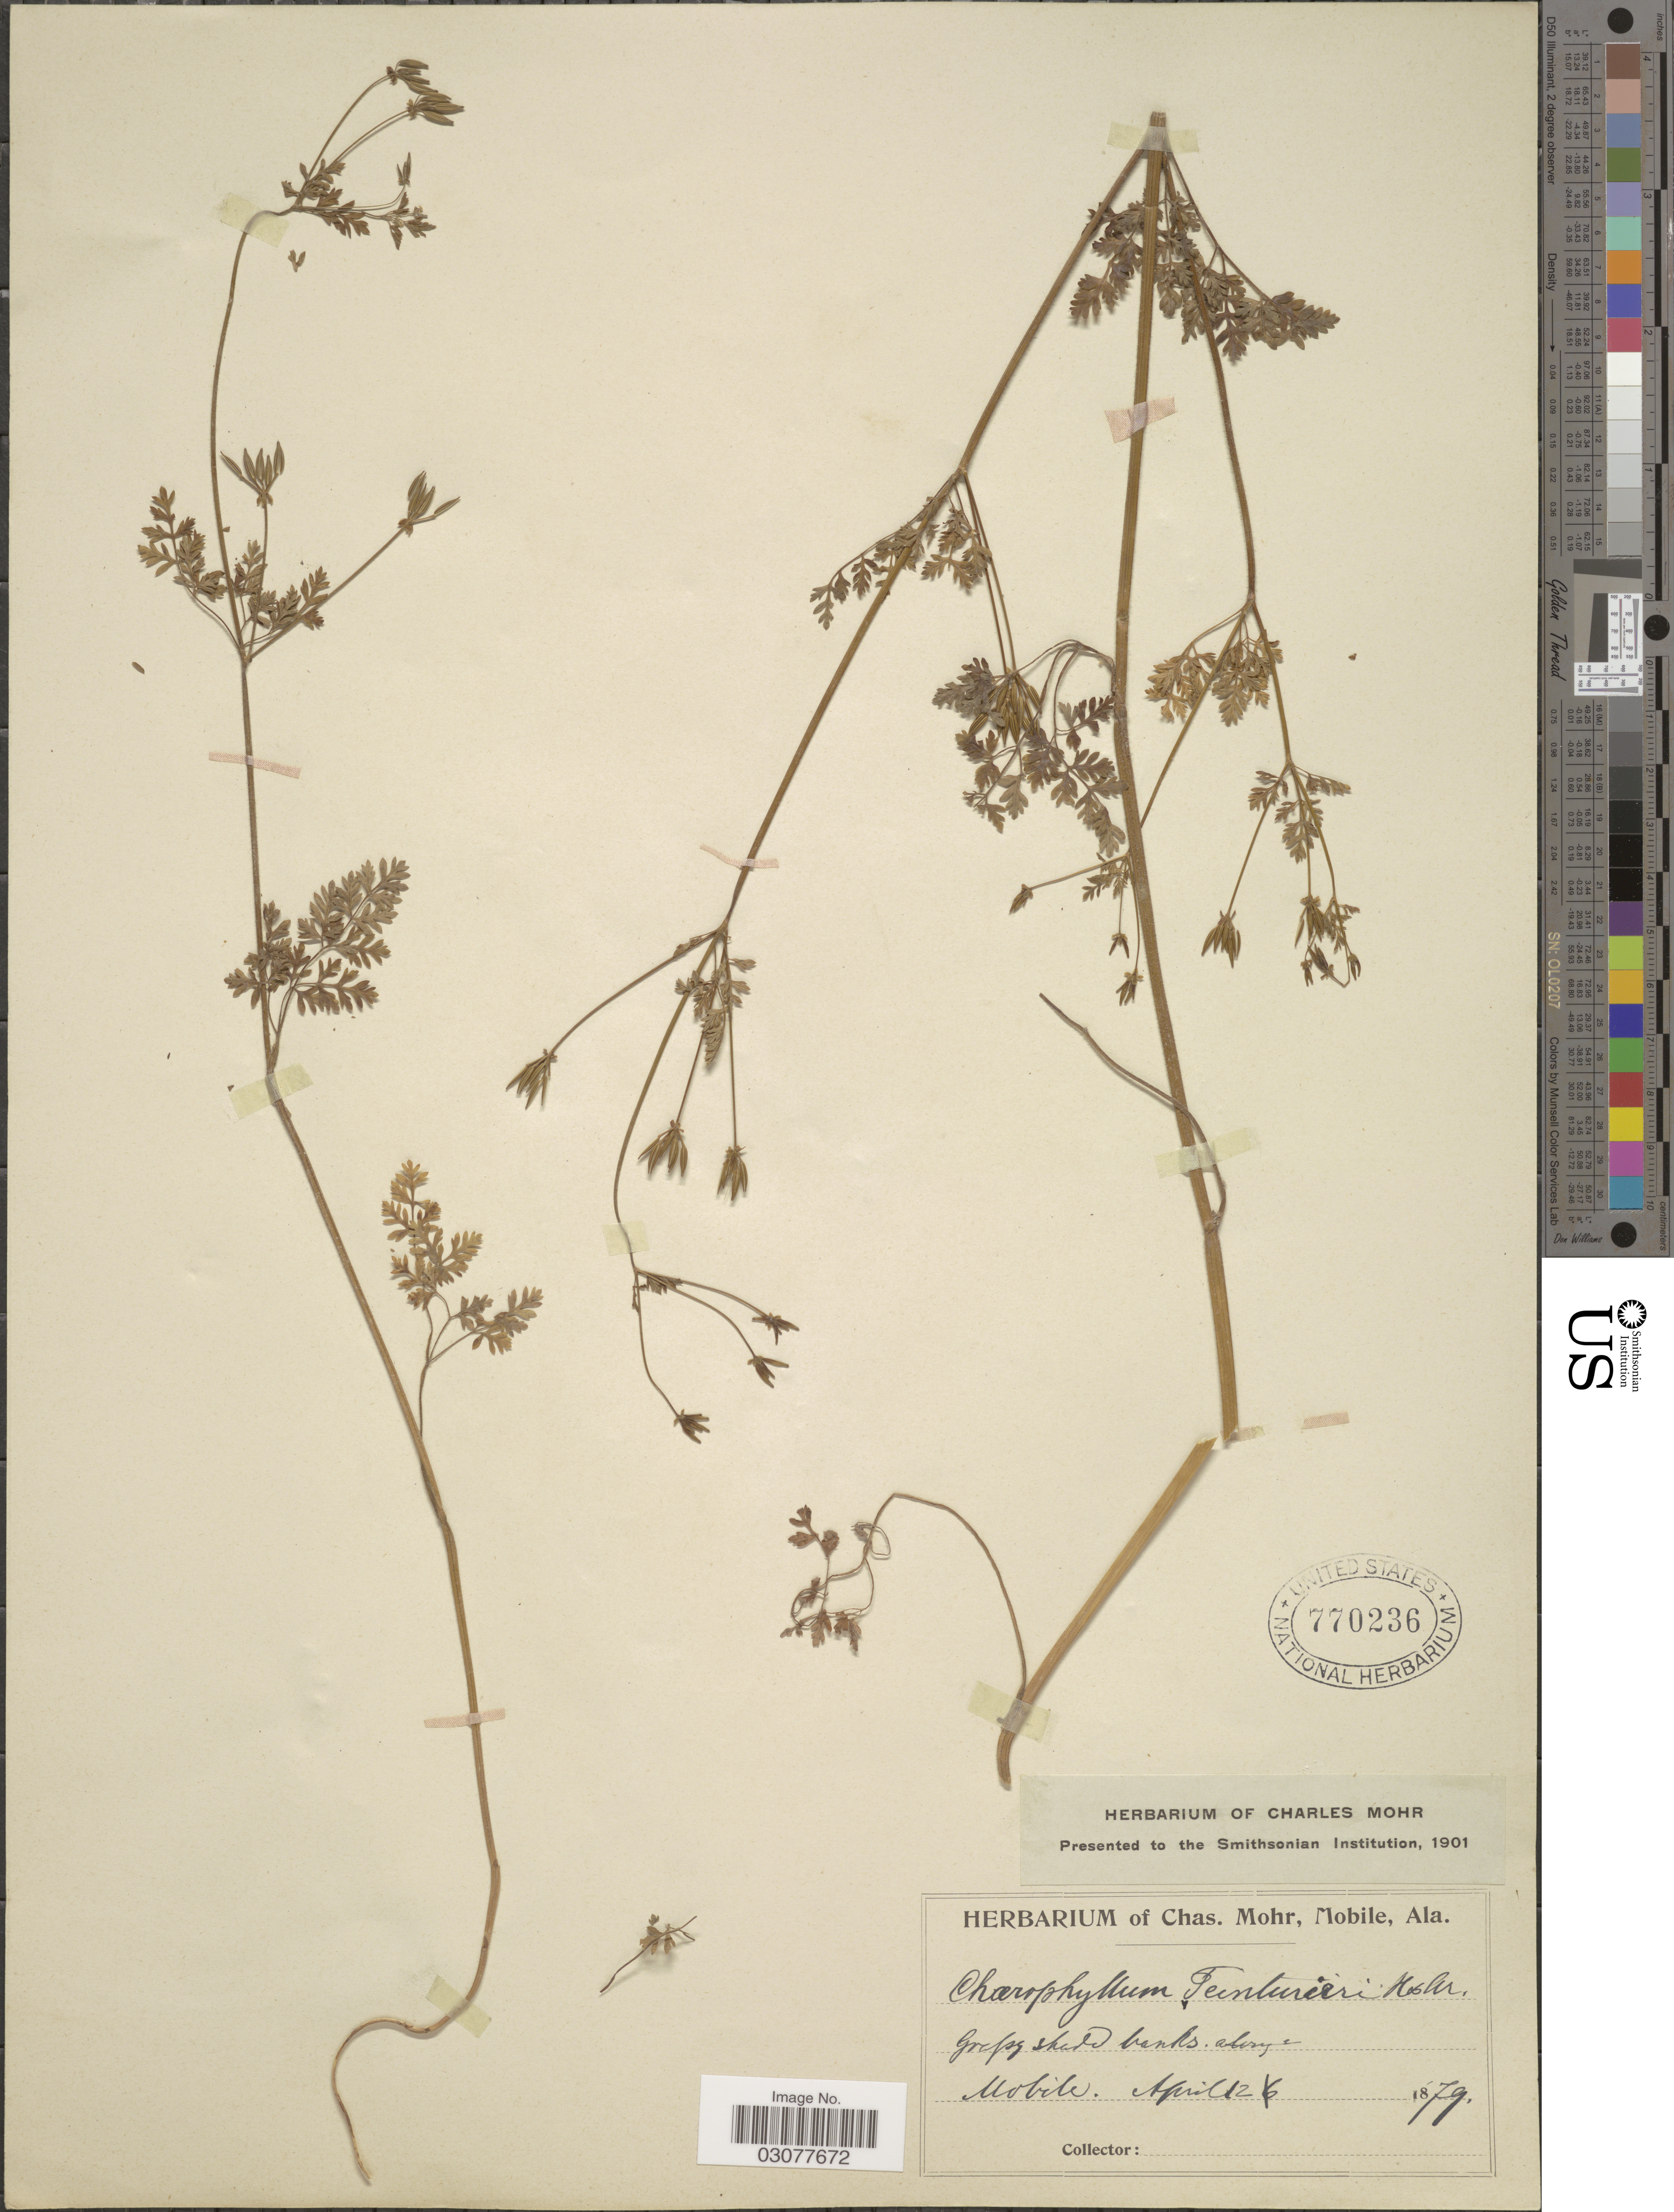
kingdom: Plantae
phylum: Tracheophyta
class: Magnoliopsida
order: Apiales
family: Apiaceae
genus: Chaerophyllum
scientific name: Chaerophyllum tainturieri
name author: Hook.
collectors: ex herb. Charles Mohr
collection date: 1879-04-12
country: United States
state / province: Alabama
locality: Mobile.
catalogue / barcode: US 770236